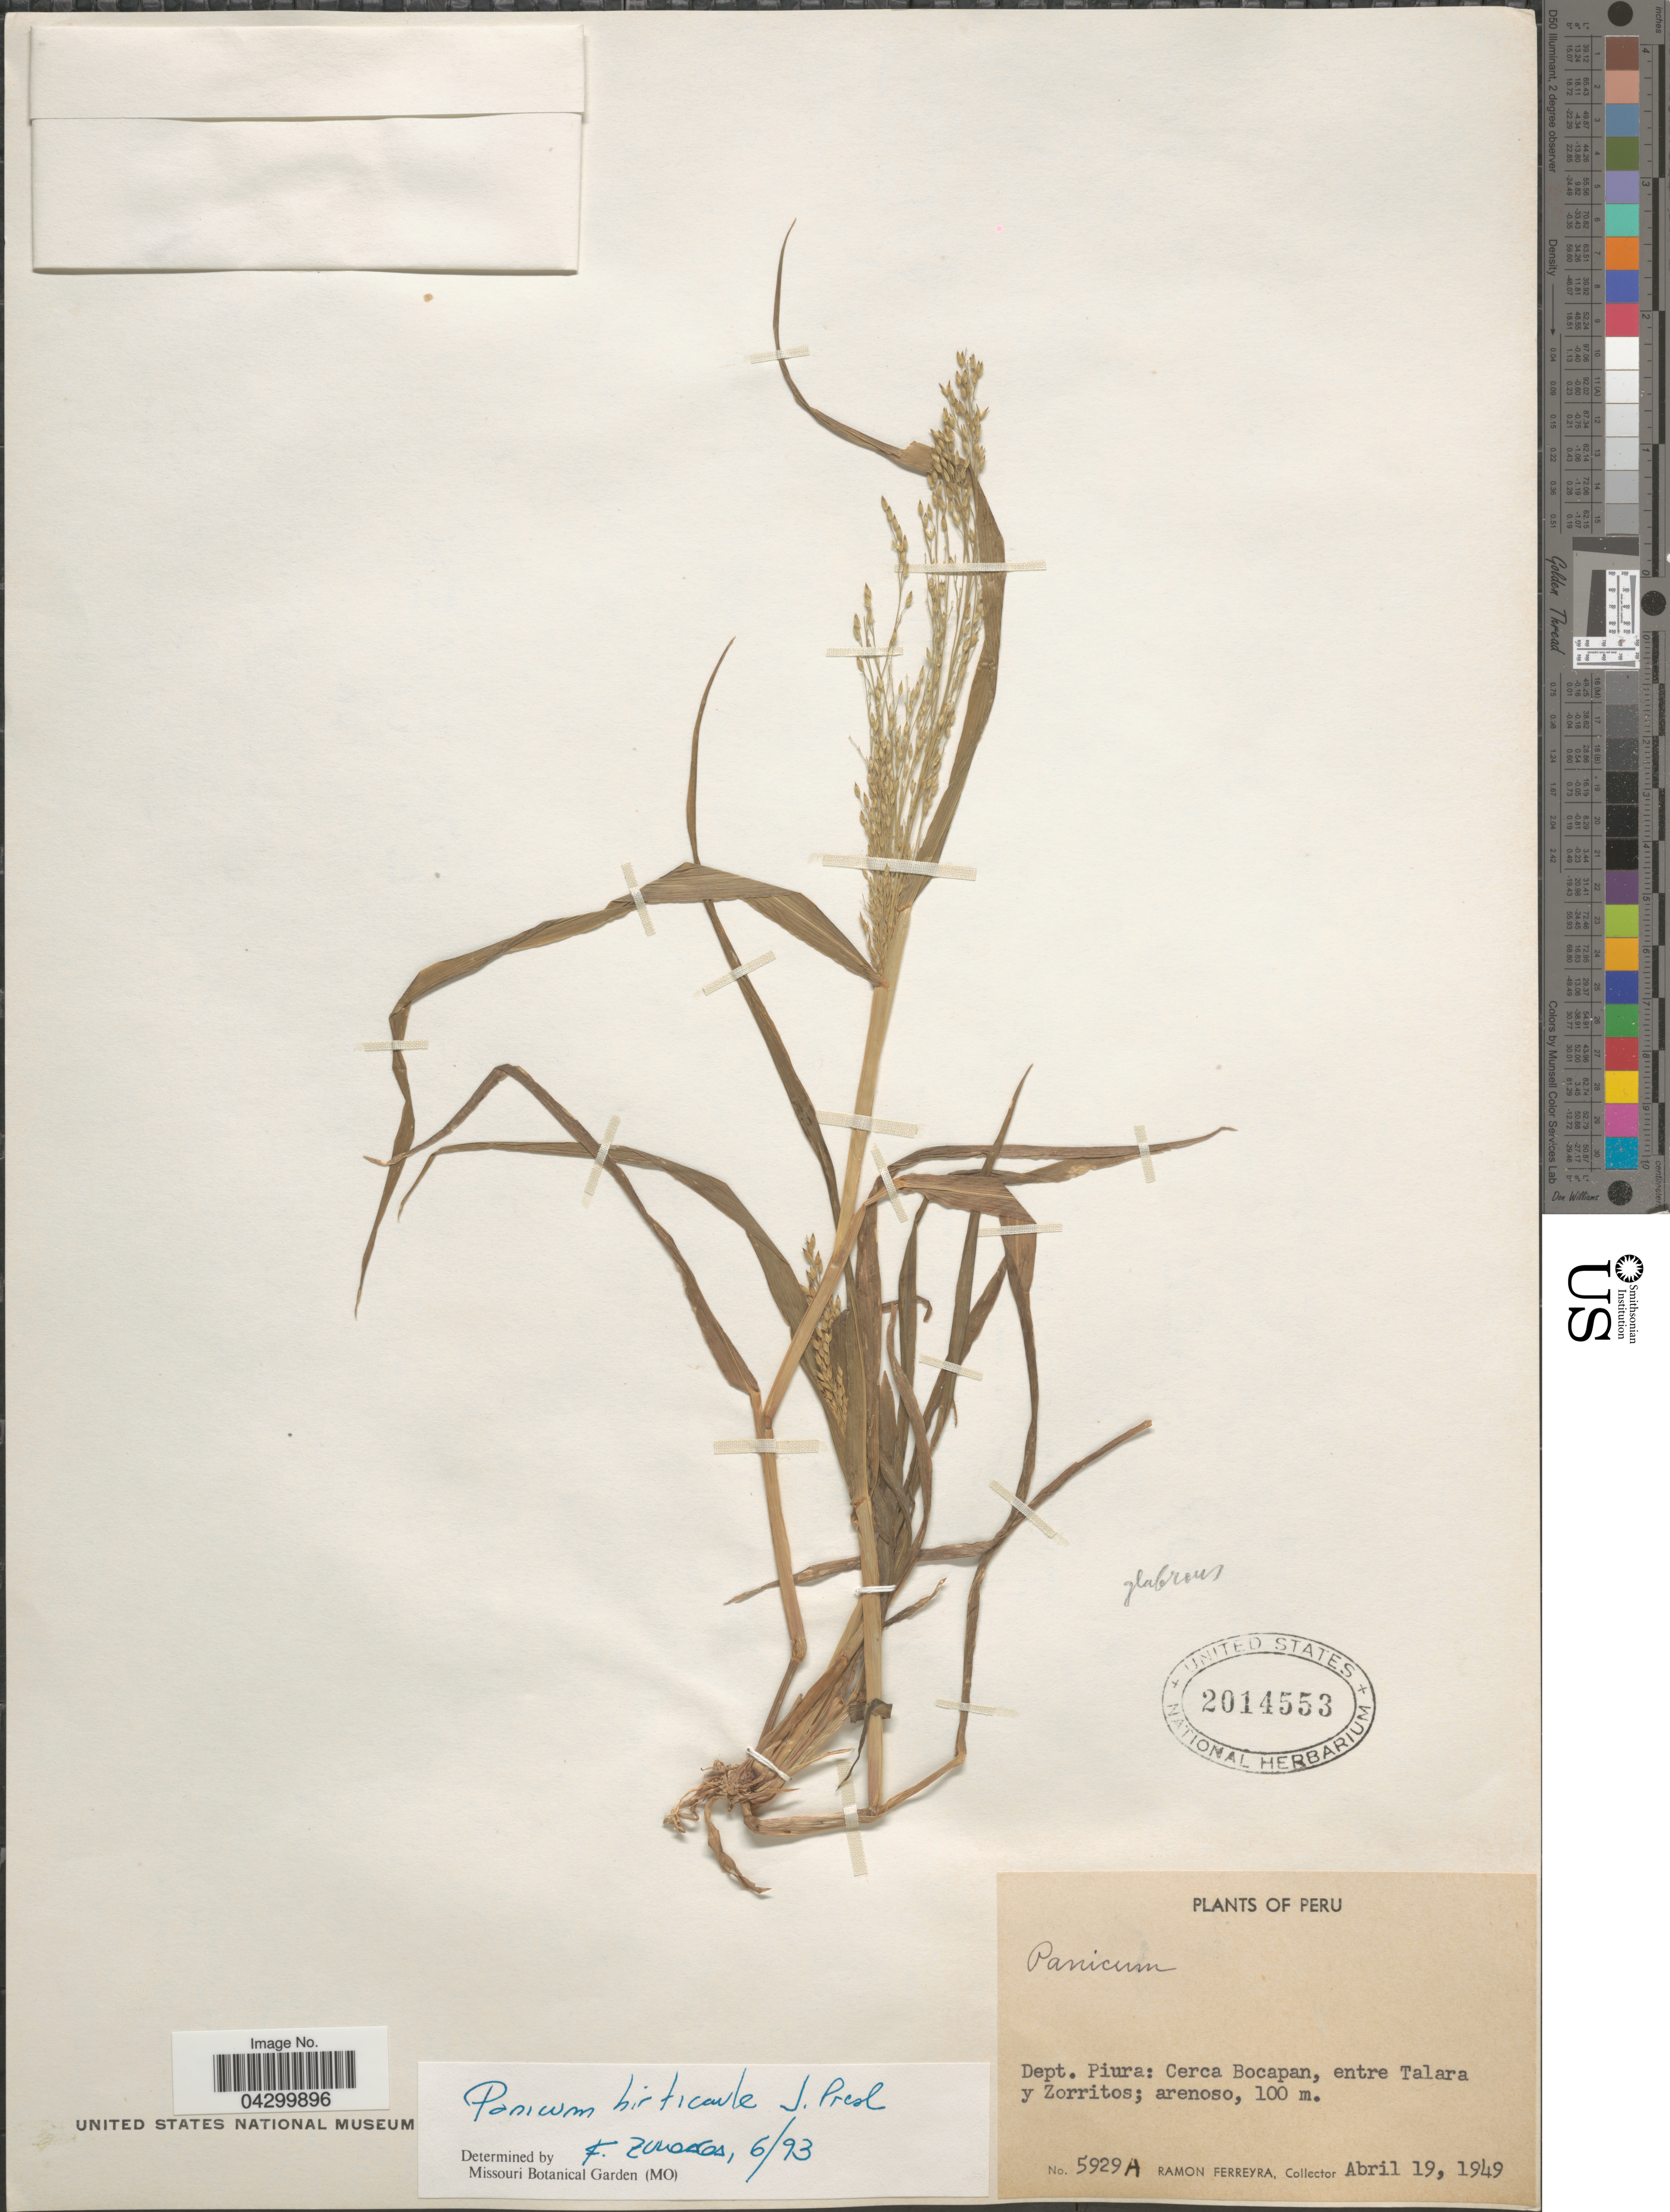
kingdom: Plantae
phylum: Tracheophyta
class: Liliopsida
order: Poales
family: Poaceae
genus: Panicum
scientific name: Panicum hirticaule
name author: J. Presl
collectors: R. A. Ferreyra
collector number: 5929A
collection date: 1949-04-19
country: Peru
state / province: Piura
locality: Dept. Piura: Cerca Bocapan, entre Talara y Zorritos.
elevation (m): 100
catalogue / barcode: US 2014553